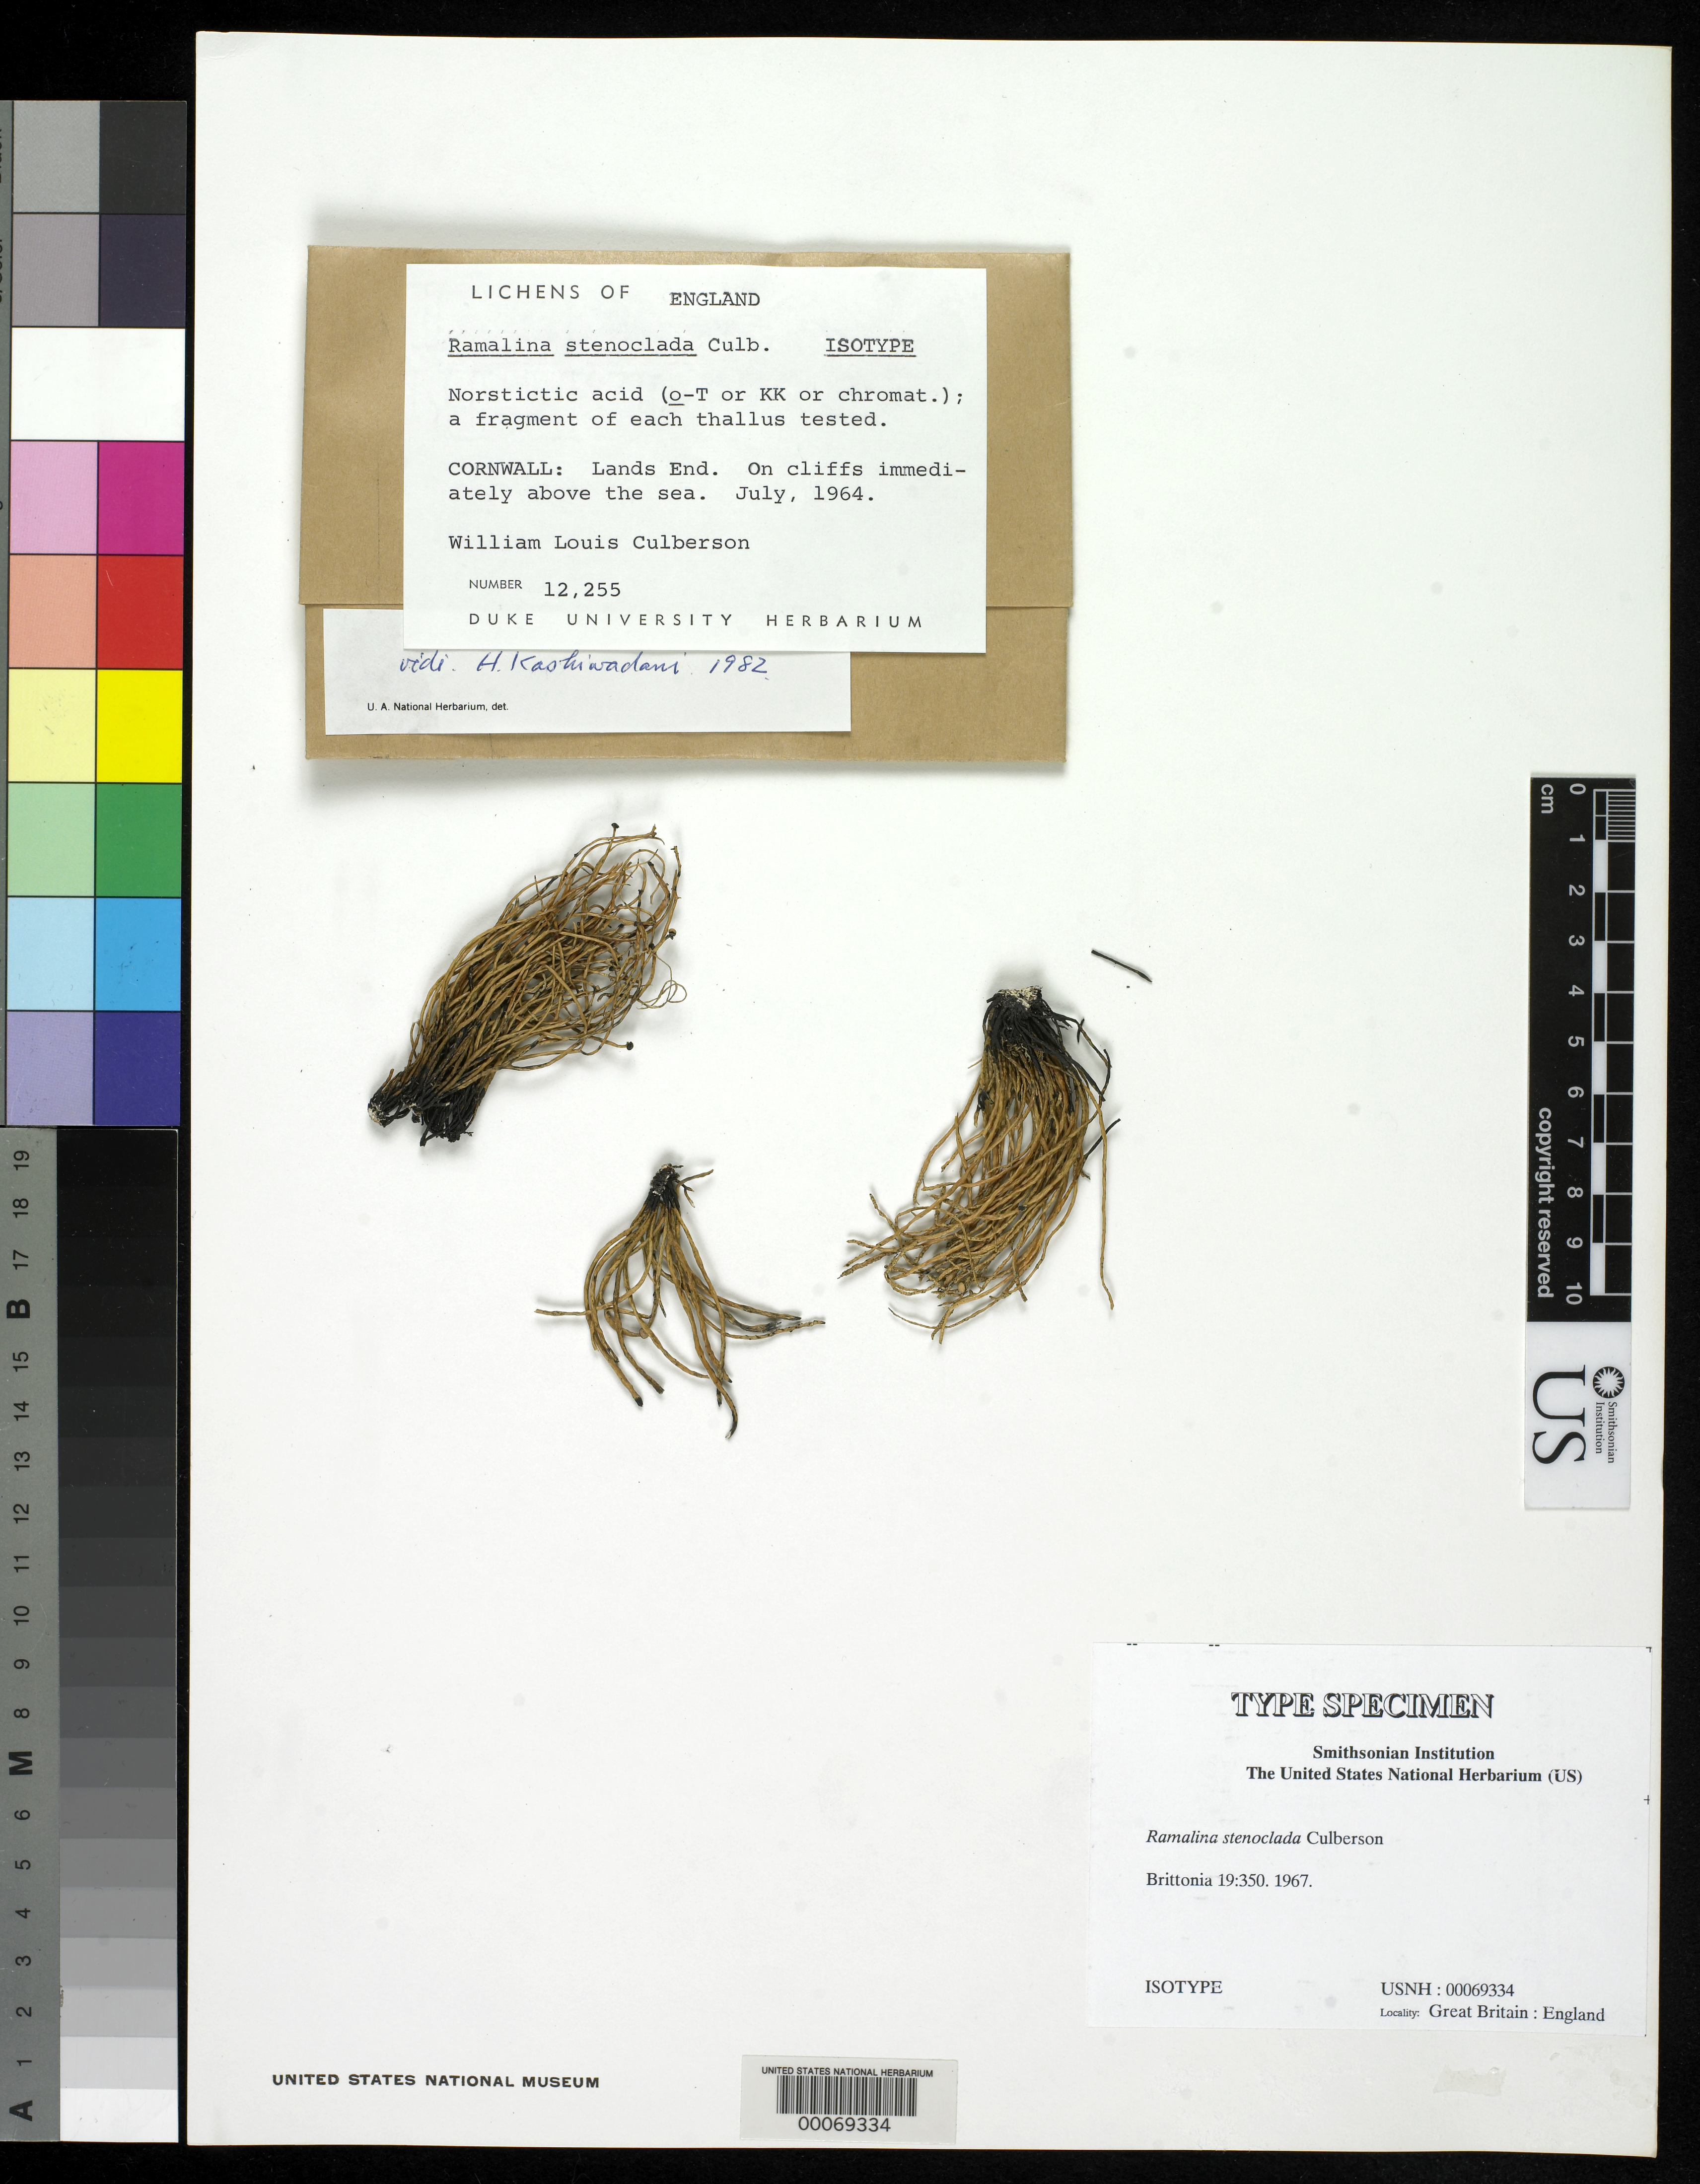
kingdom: Fungi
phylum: Ascomycota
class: Lecanoromycetes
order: Lecanorales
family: Ramalinaceae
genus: Ramalina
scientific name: Ramalina stenoclada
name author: W.L. Culb.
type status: Isotype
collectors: W. Culberson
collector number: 12255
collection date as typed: Jul 1964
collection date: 1964-07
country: United Kingdom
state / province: England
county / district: Cornwall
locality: Lands End.